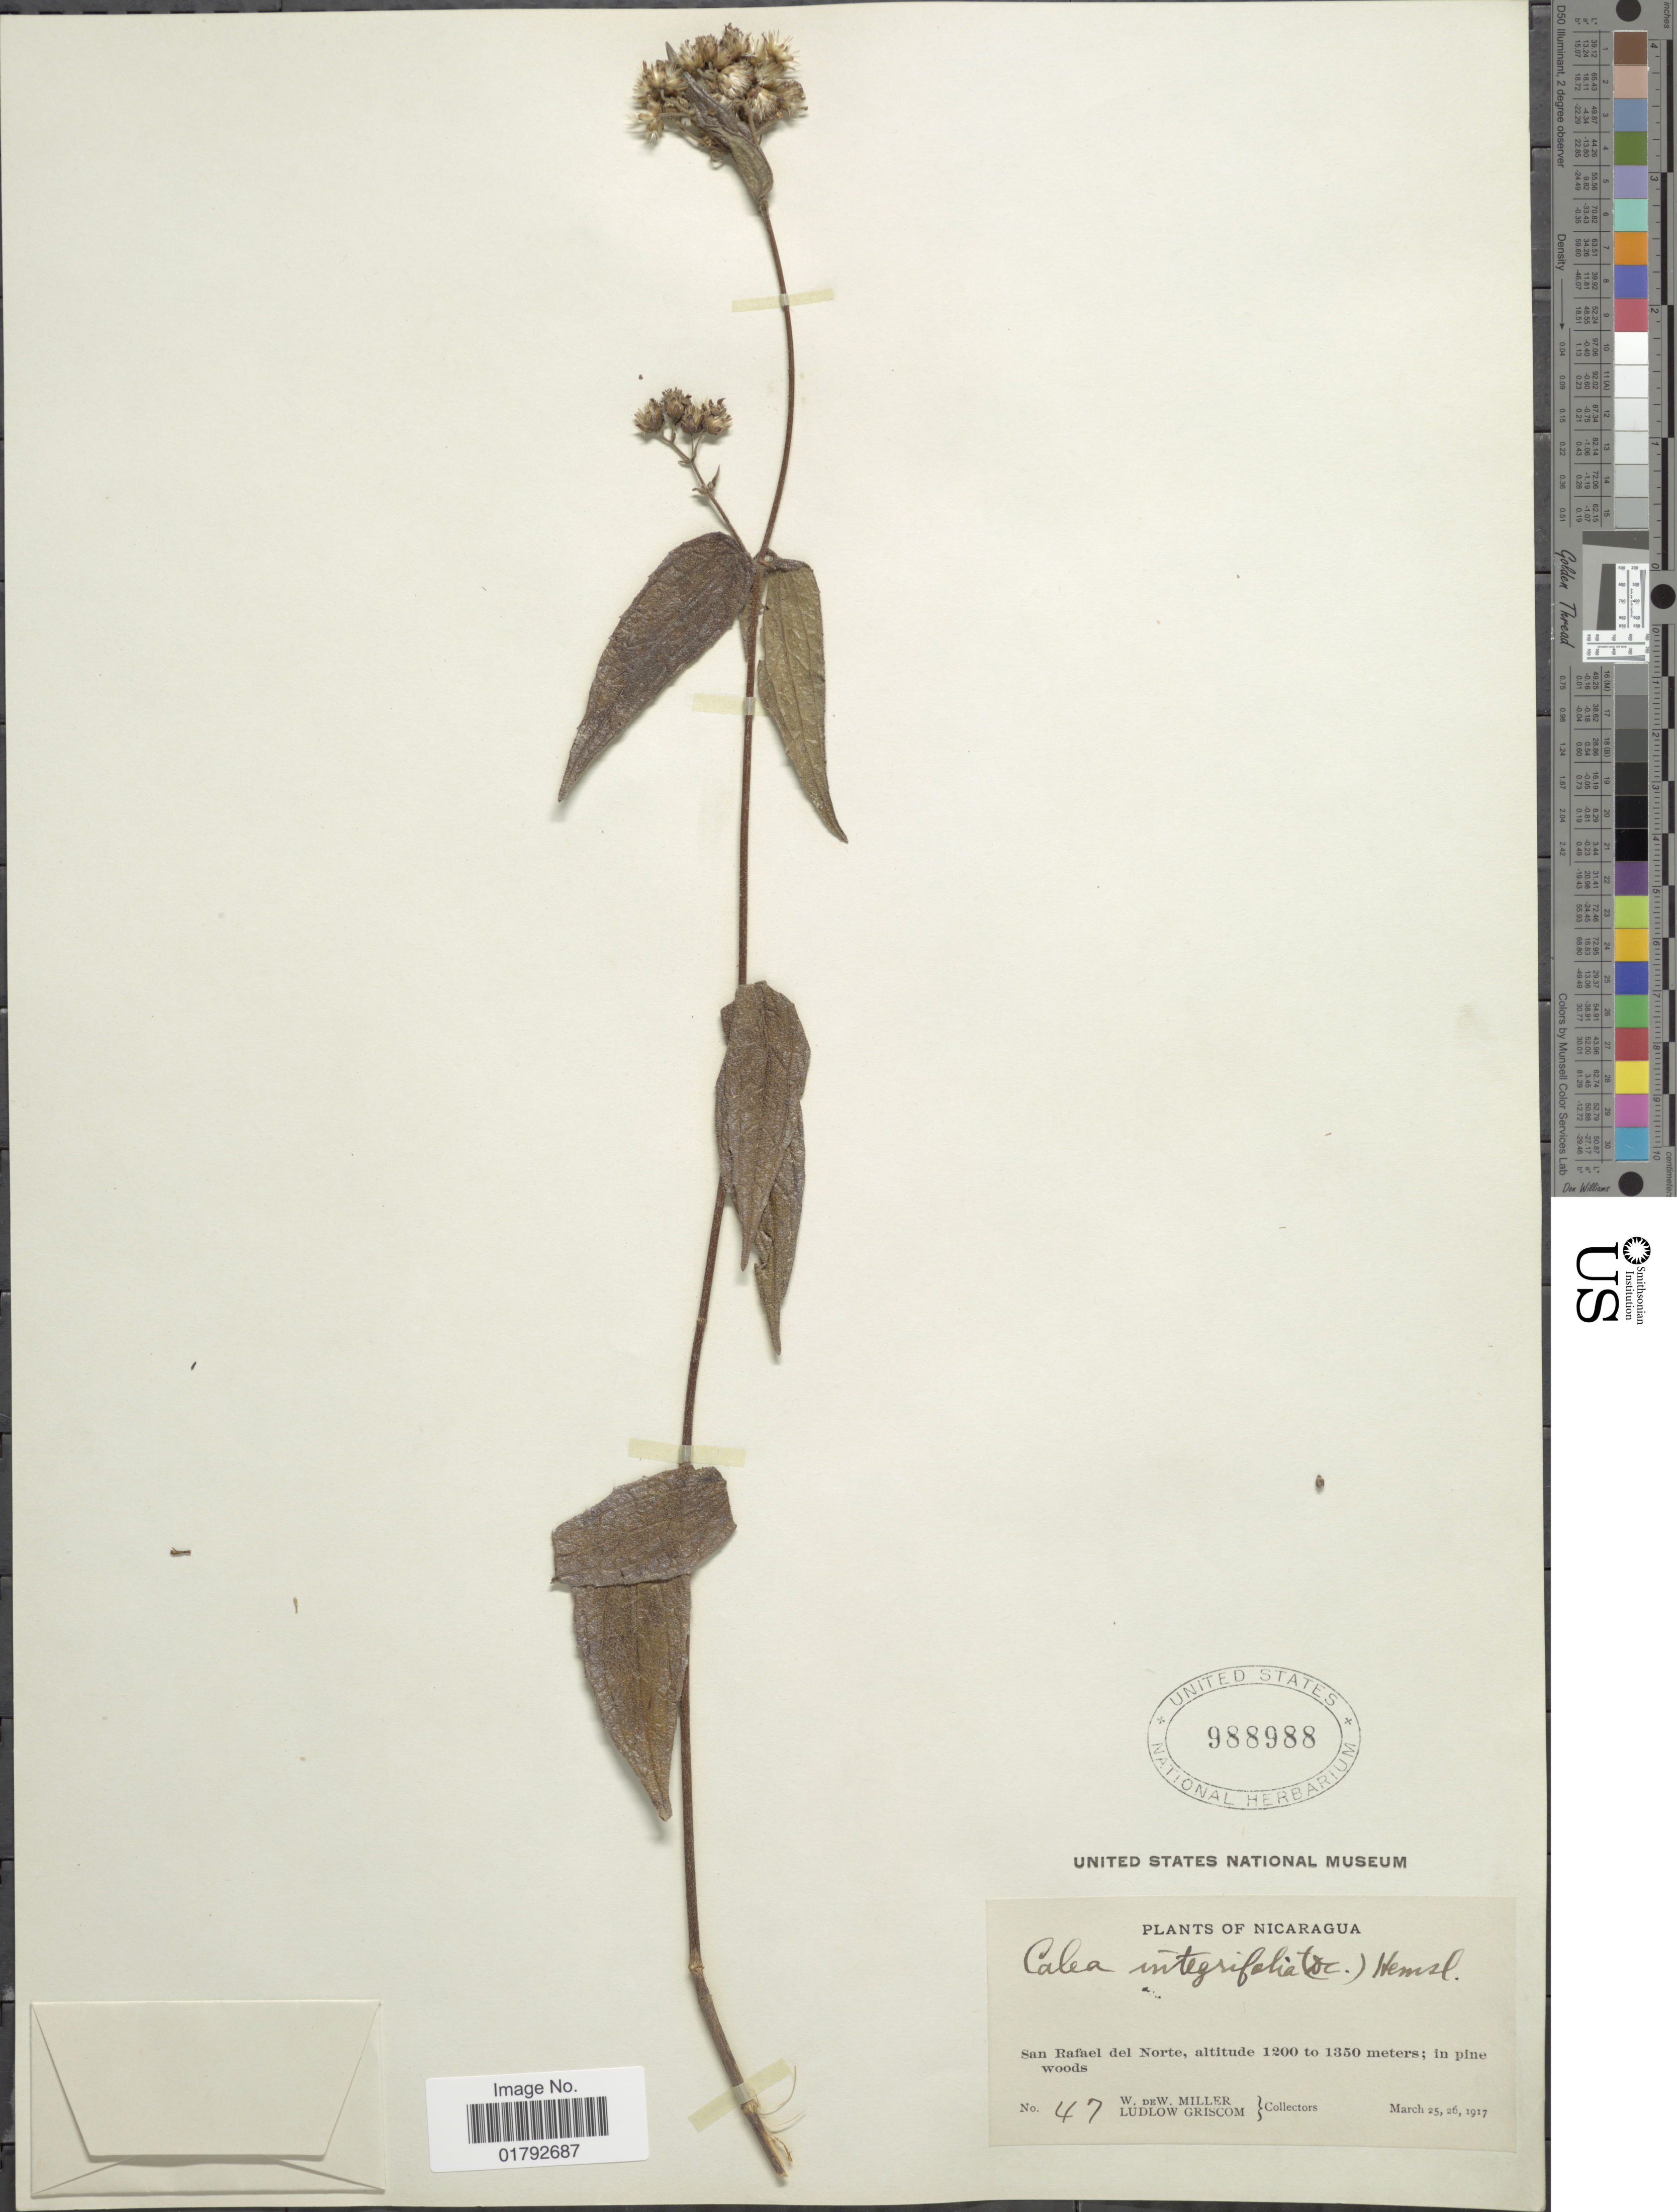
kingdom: Plantae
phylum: Tracheophyta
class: Magnoliopsida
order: Asterales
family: Asteraceae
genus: Alloispermum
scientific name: Alloispermum integrifolium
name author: (DC.) H. Rob.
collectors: W. Miller & L. Griscom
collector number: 47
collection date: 1917-03-25/1917-03-26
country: Nicaragua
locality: San Rafael del Norte. In pine woods.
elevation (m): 1200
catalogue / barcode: US 988988